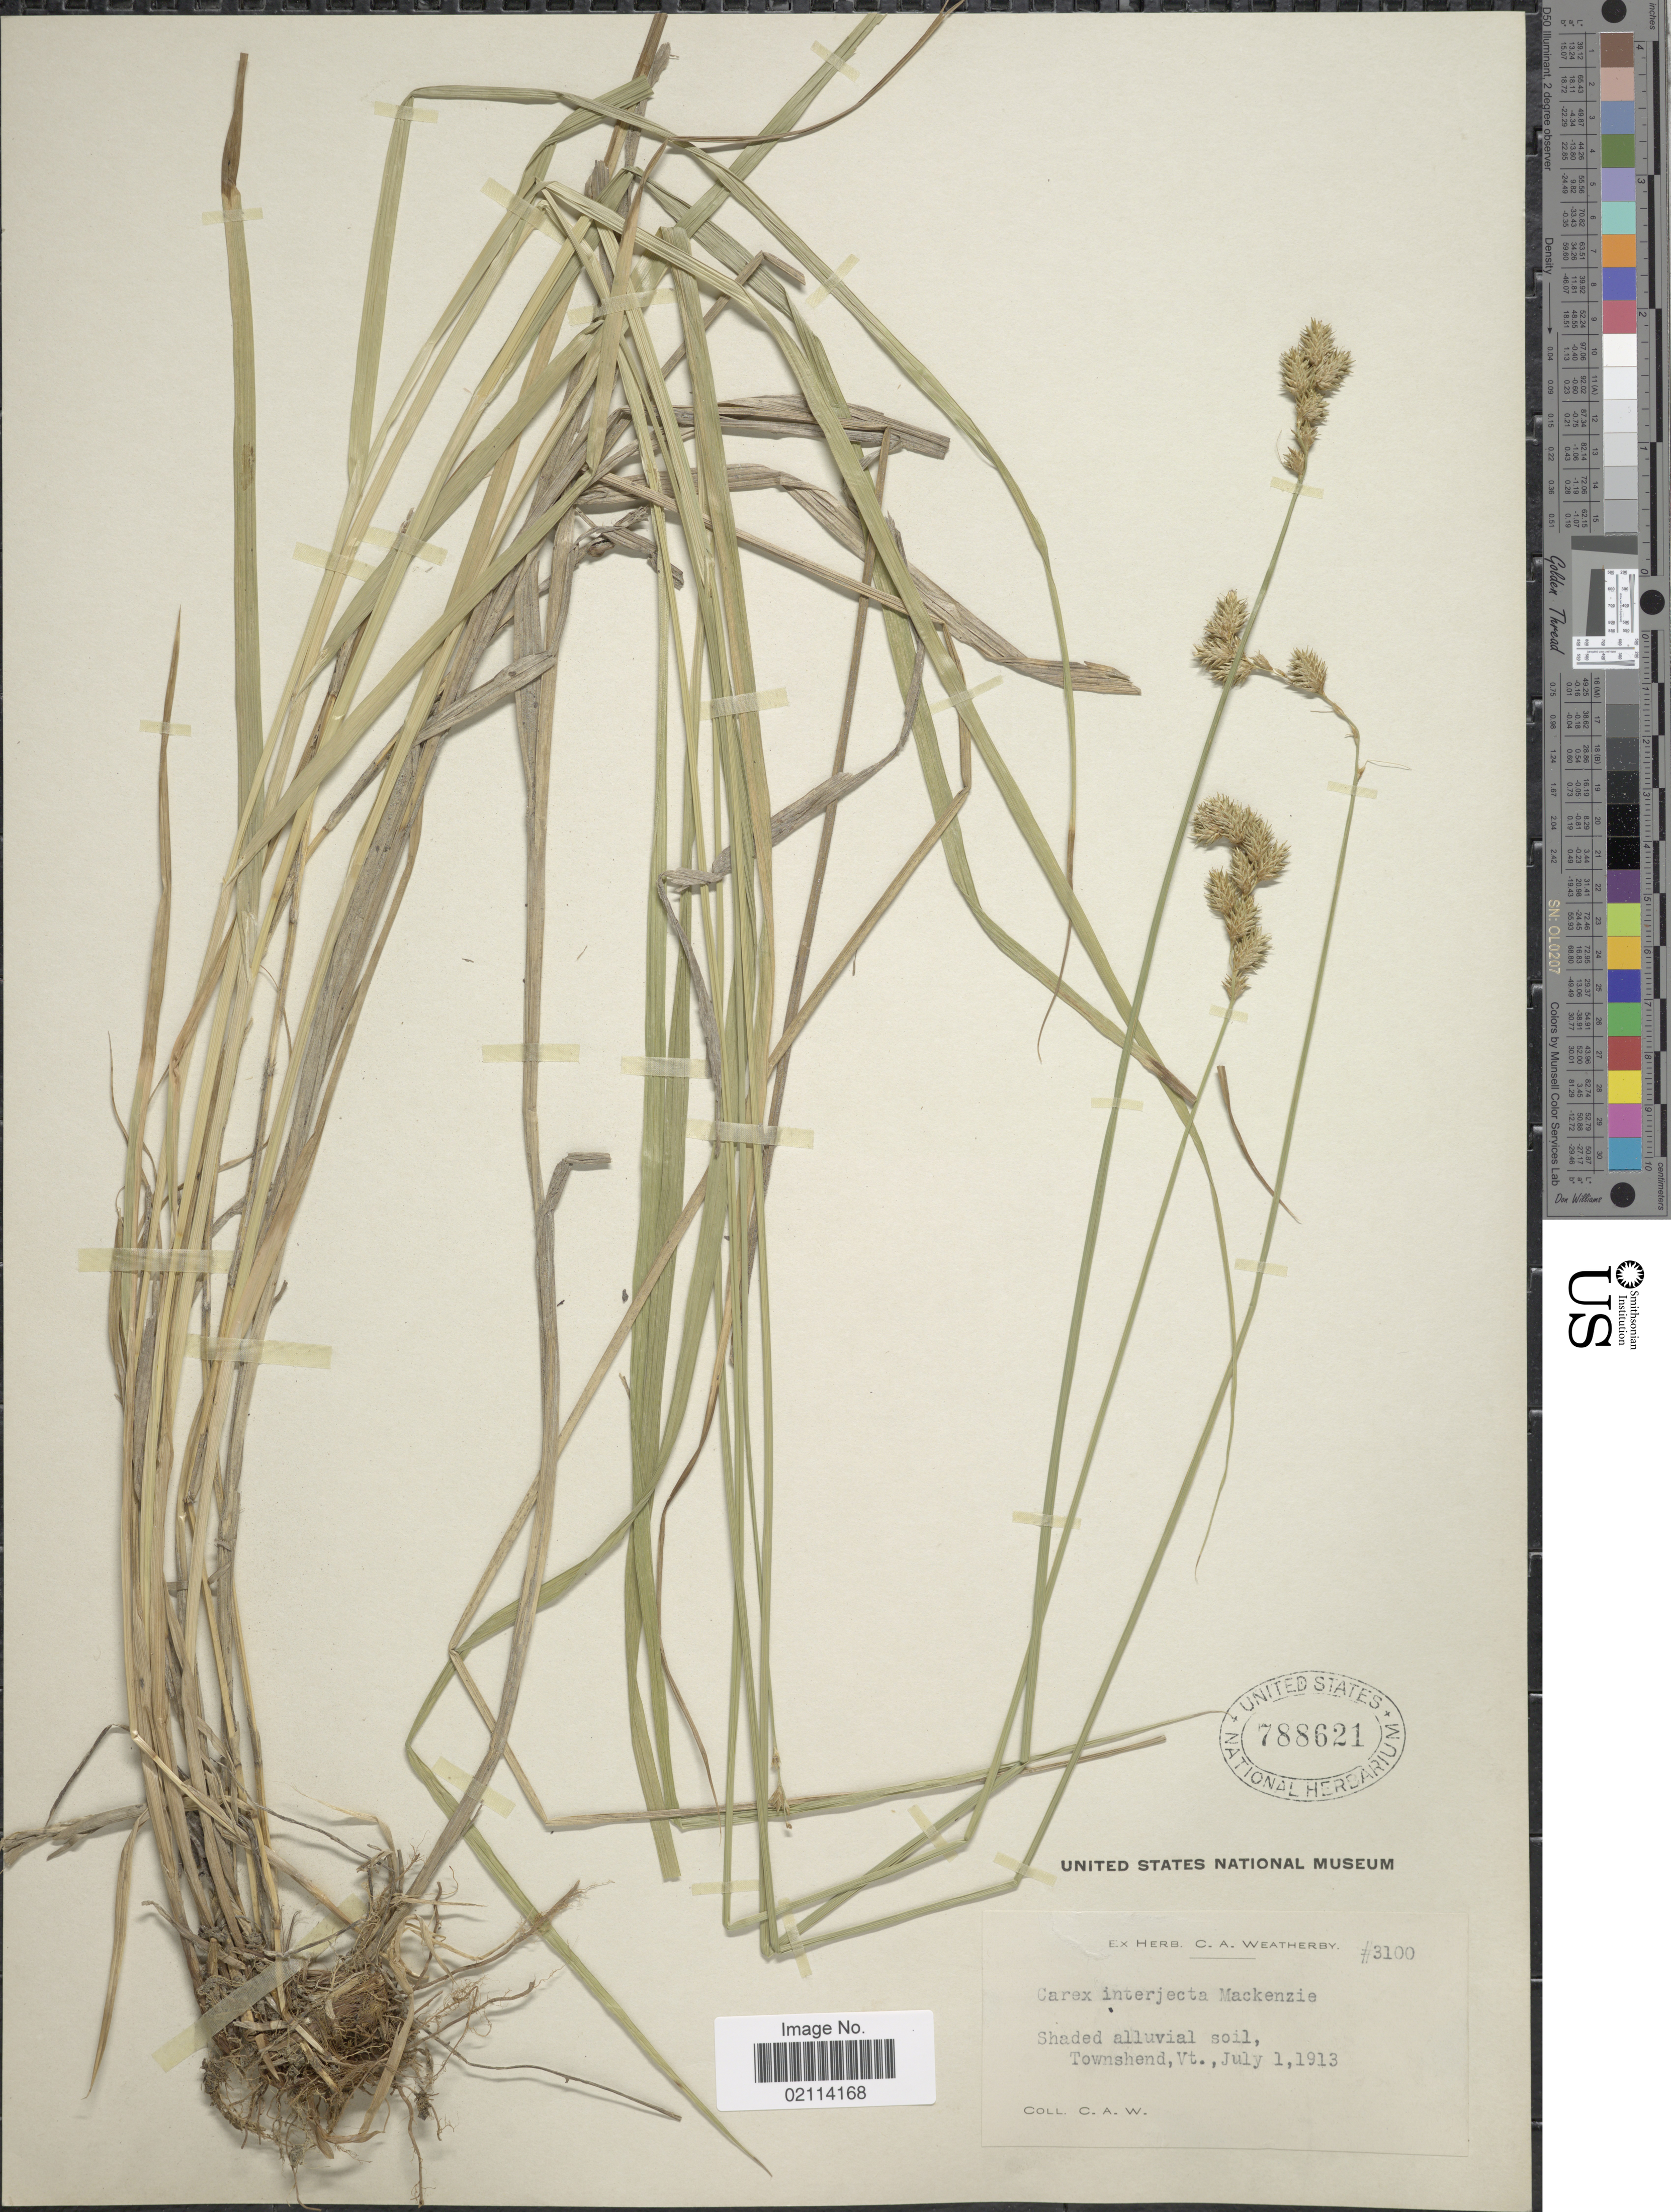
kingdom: Plantae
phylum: Tracheophyta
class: Liliopsida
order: Poales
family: Cyperaceae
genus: Carex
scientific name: Carex projecta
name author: Mack.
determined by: Strong, Mark T., (BOT), Smithsonian Institution - National Museum of Natural History (UNITED STATES)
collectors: C. A. Weatherby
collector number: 3100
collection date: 1913-07-01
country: United States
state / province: Vermont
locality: Townshend.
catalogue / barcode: US 788621